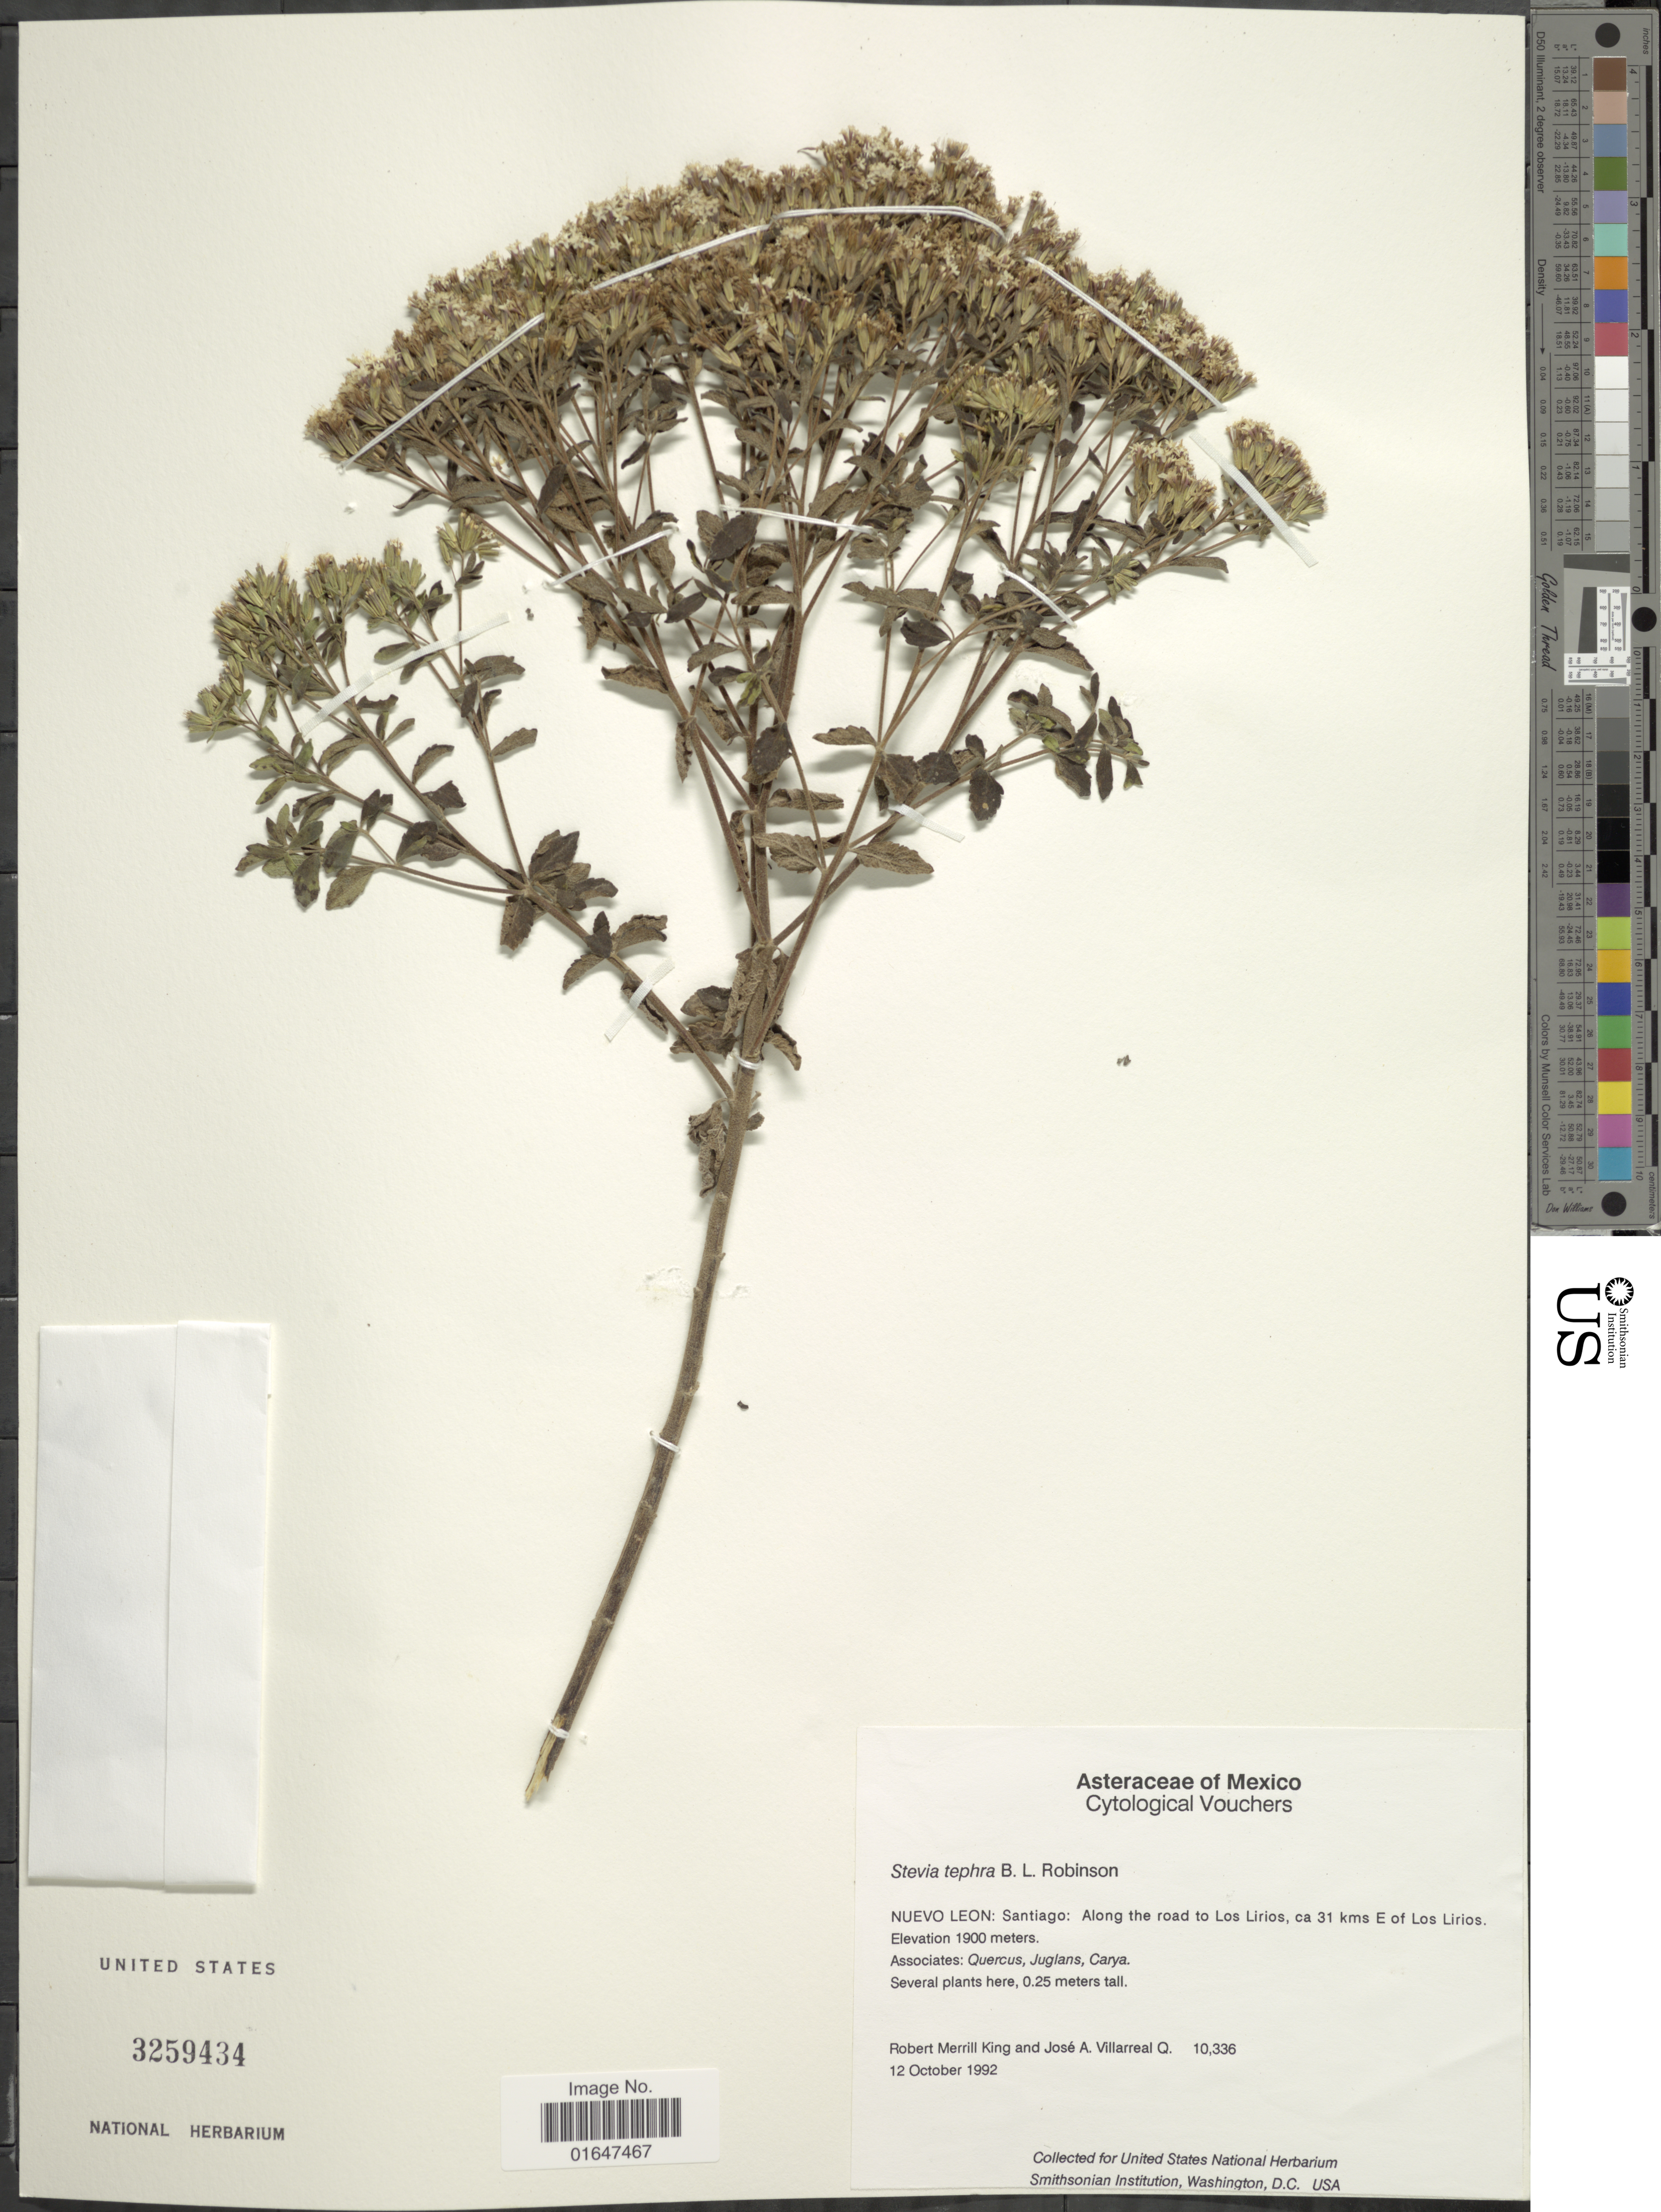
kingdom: Plantae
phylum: Tracheophyta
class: Magnoliopsida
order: Asterales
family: Asteraceae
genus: Stevia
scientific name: Stevia tephra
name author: B.L. Rob.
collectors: R. M. King & J. Villarreal-Quintanilla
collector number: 10336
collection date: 1992-10-12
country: Mexico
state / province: Nuevo León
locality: Santiago, along the road to Los Lirios, ca 31 kms E of Los Lirios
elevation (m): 1900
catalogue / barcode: US 3259434